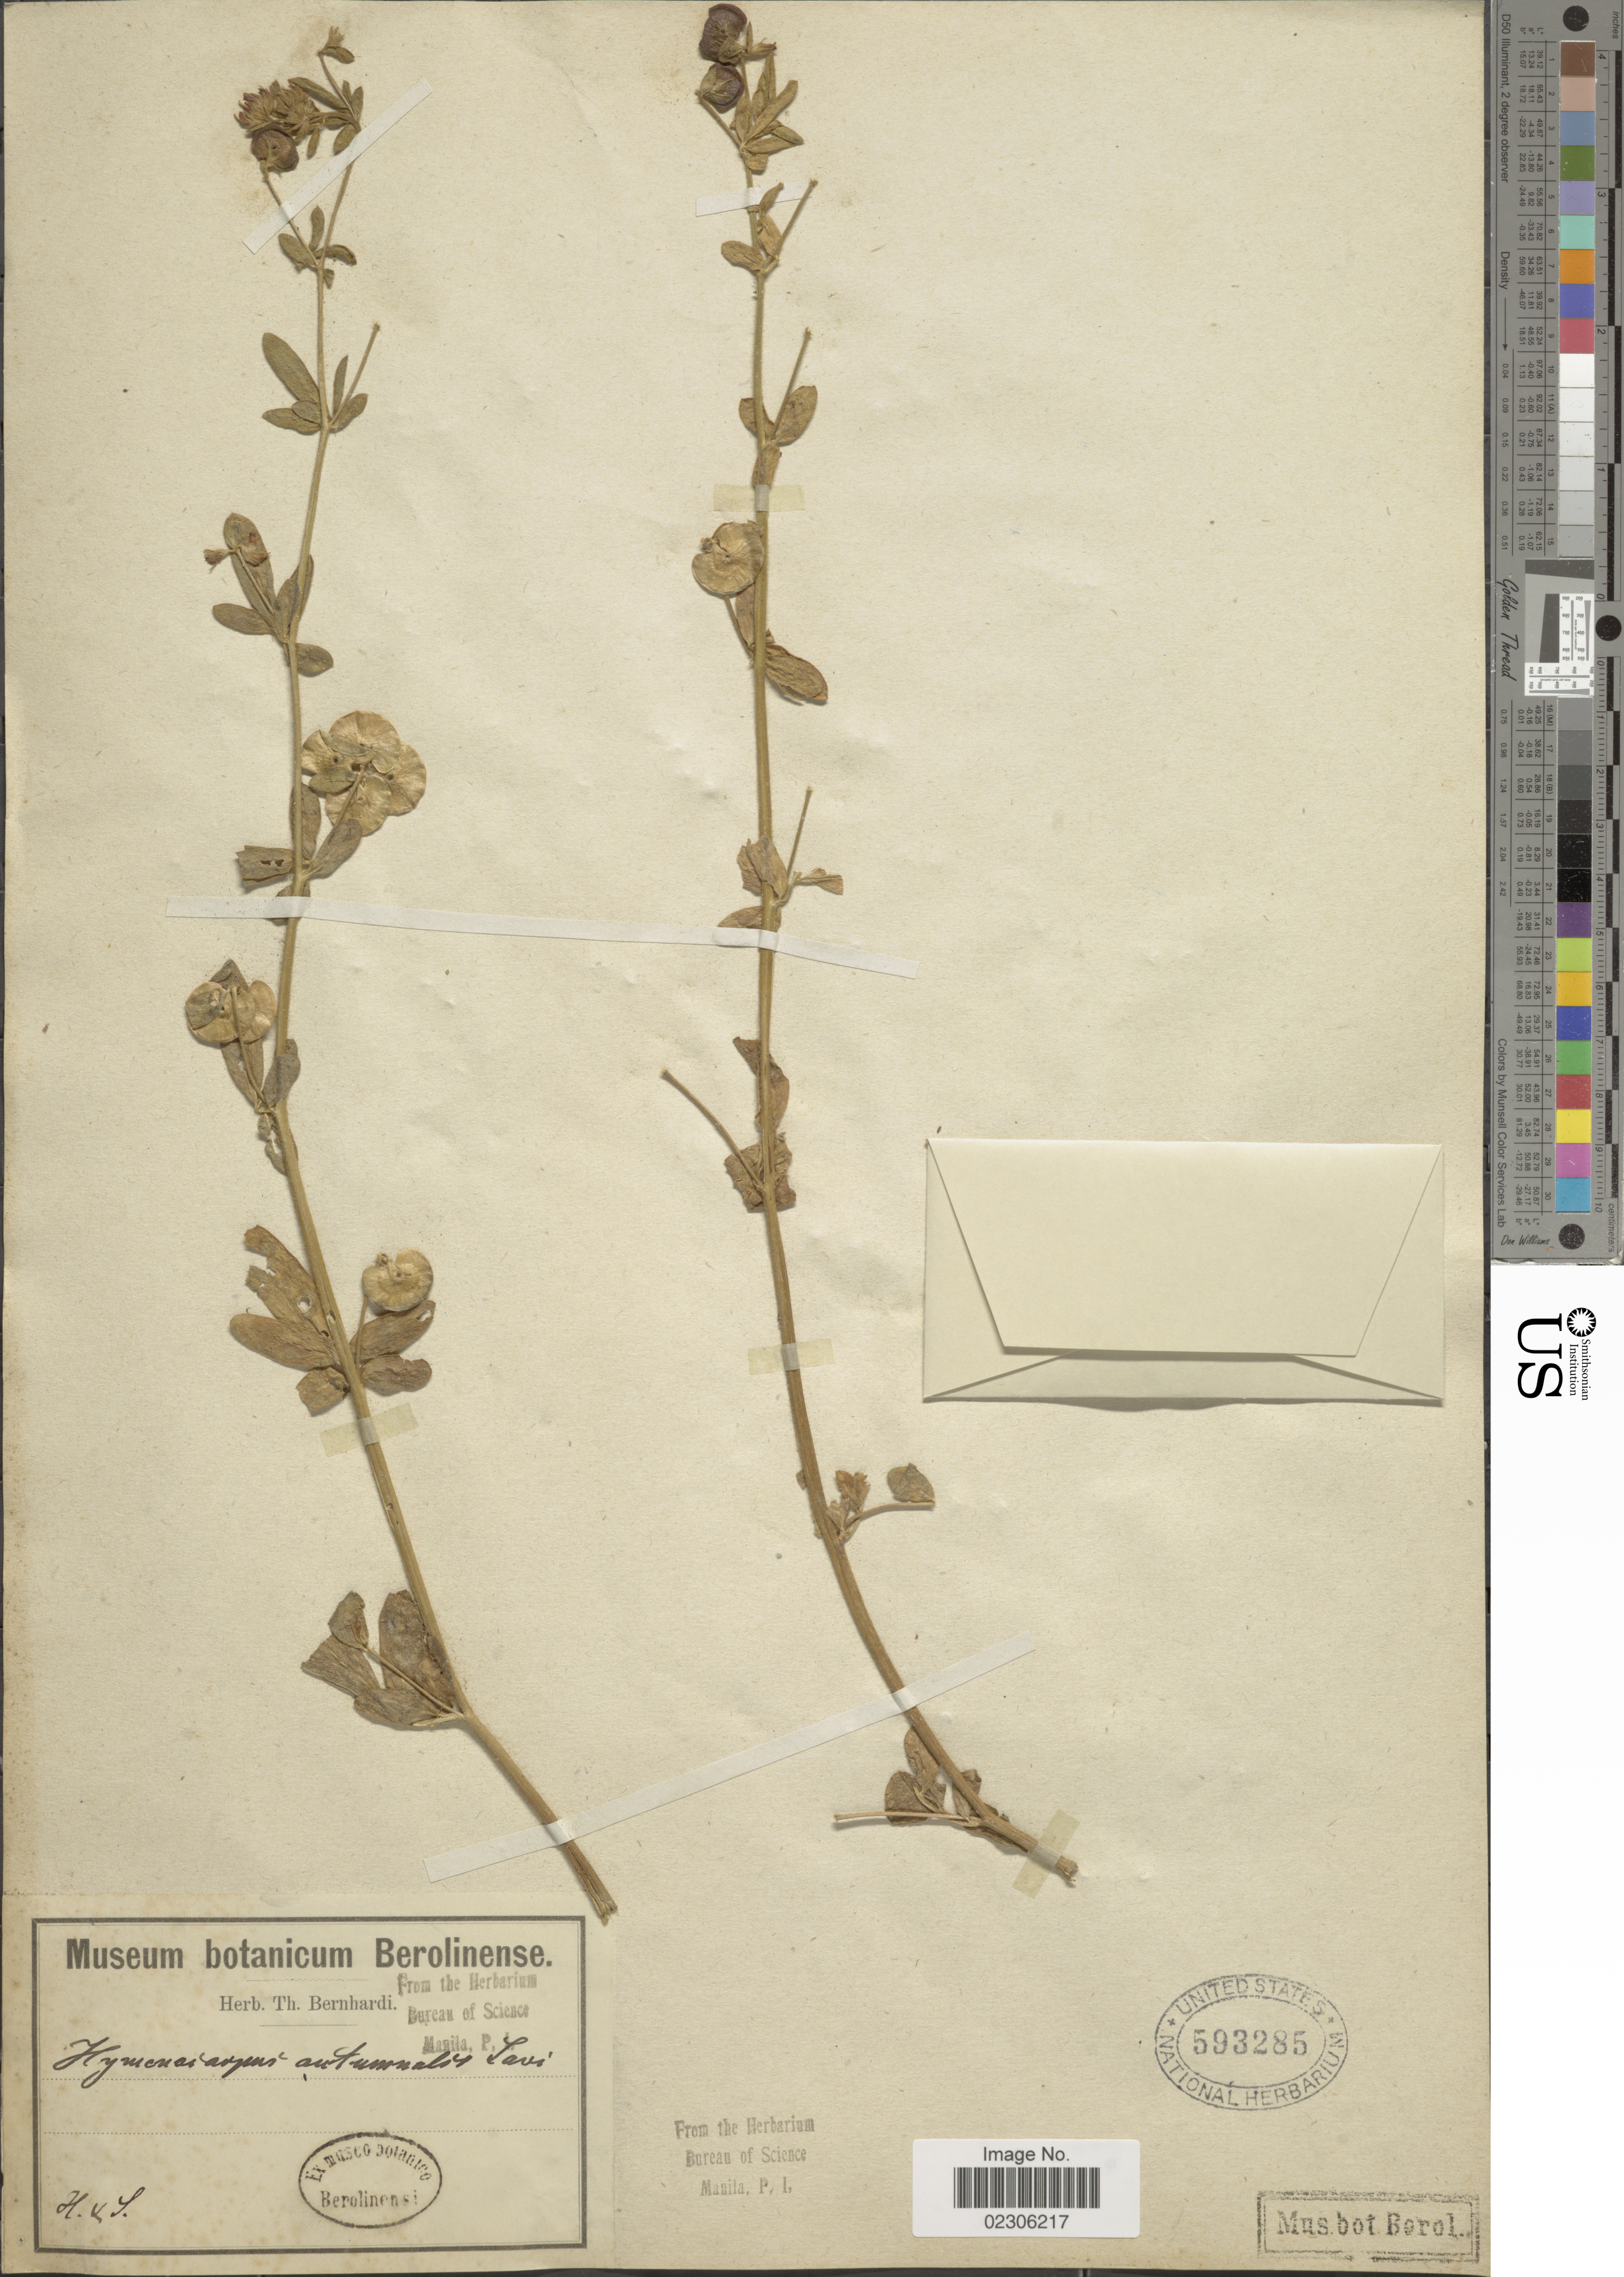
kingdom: Plantae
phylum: Tracheophyta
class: Magnoliopsida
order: Fabales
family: Fabaceae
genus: Hymenocarpos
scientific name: Hymenocarpos autumnalis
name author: Savi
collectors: ex herb. Bernhardi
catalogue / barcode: US 593285